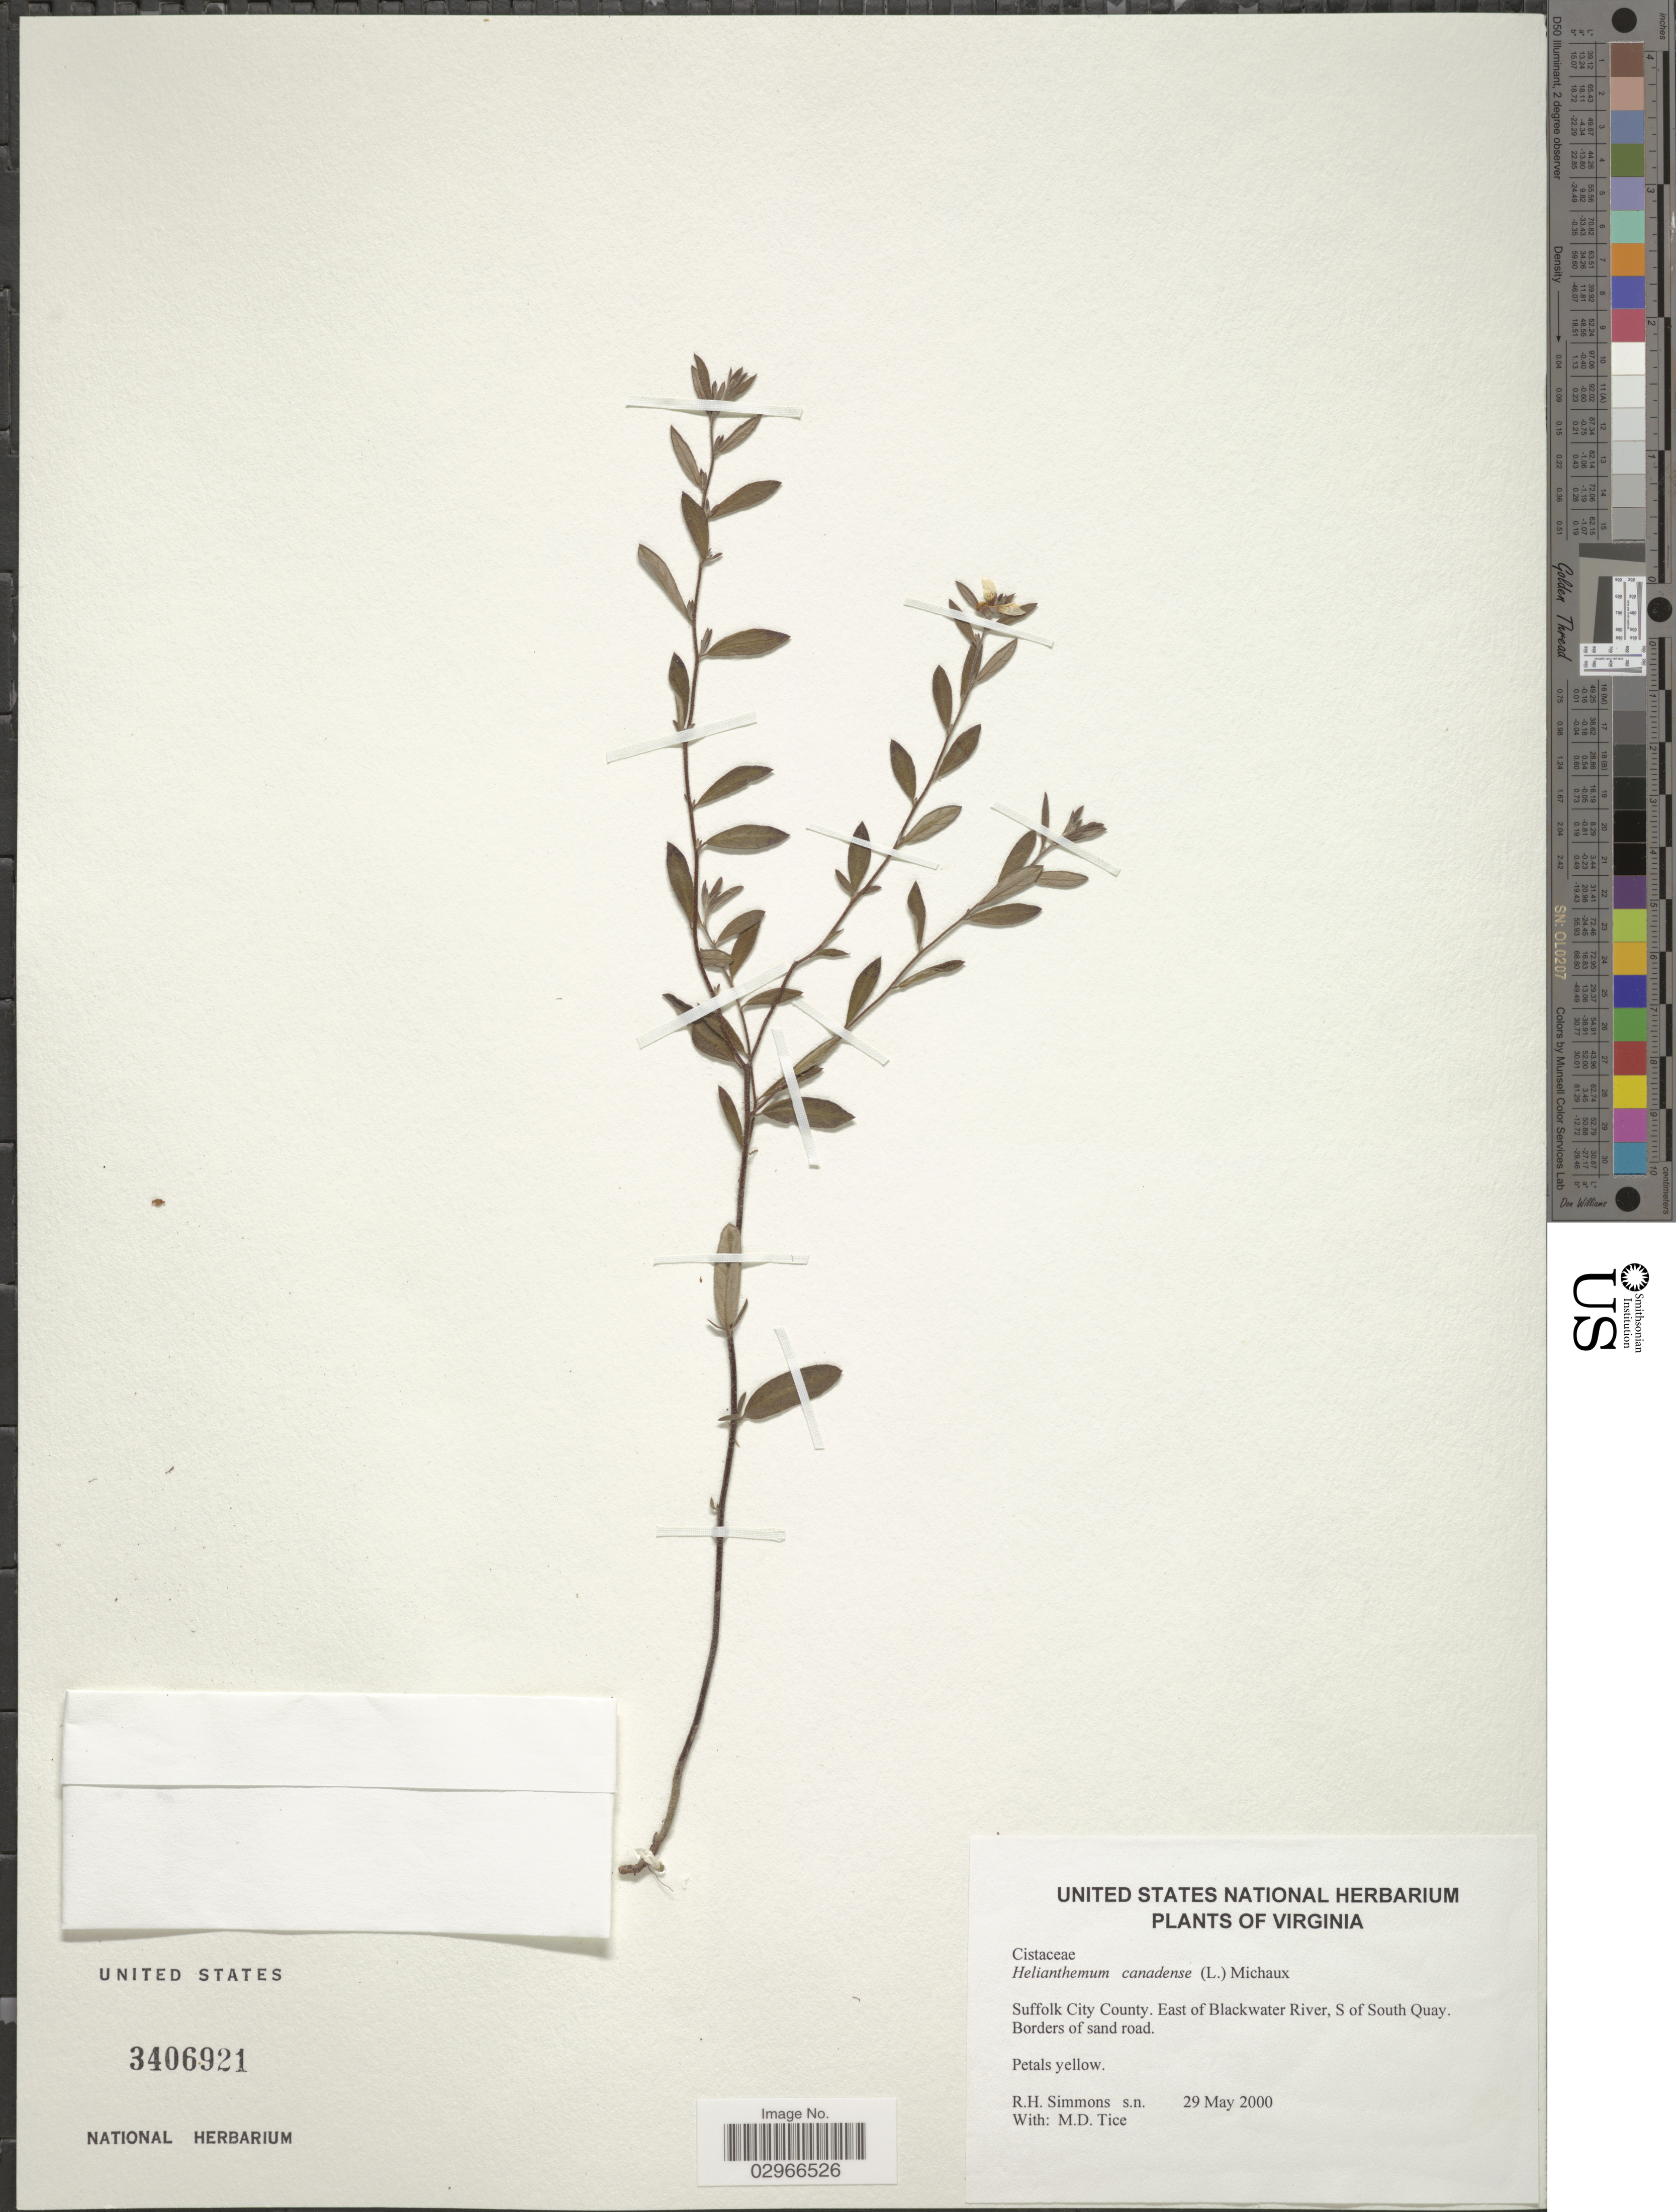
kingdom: Plantae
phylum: Tracheophyta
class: Magnoliopsida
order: Malvales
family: Cistaceae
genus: Helianthemum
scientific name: Helianthemum canadense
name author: (L.) Michx.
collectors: R. H. Simmons & M. Tice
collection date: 2000-05-29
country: United States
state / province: Virginia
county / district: City of Suffolk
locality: Suffolk City County. East of Blackwater River, S of South Quay. Borders of sand road.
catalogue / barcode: US 3406921